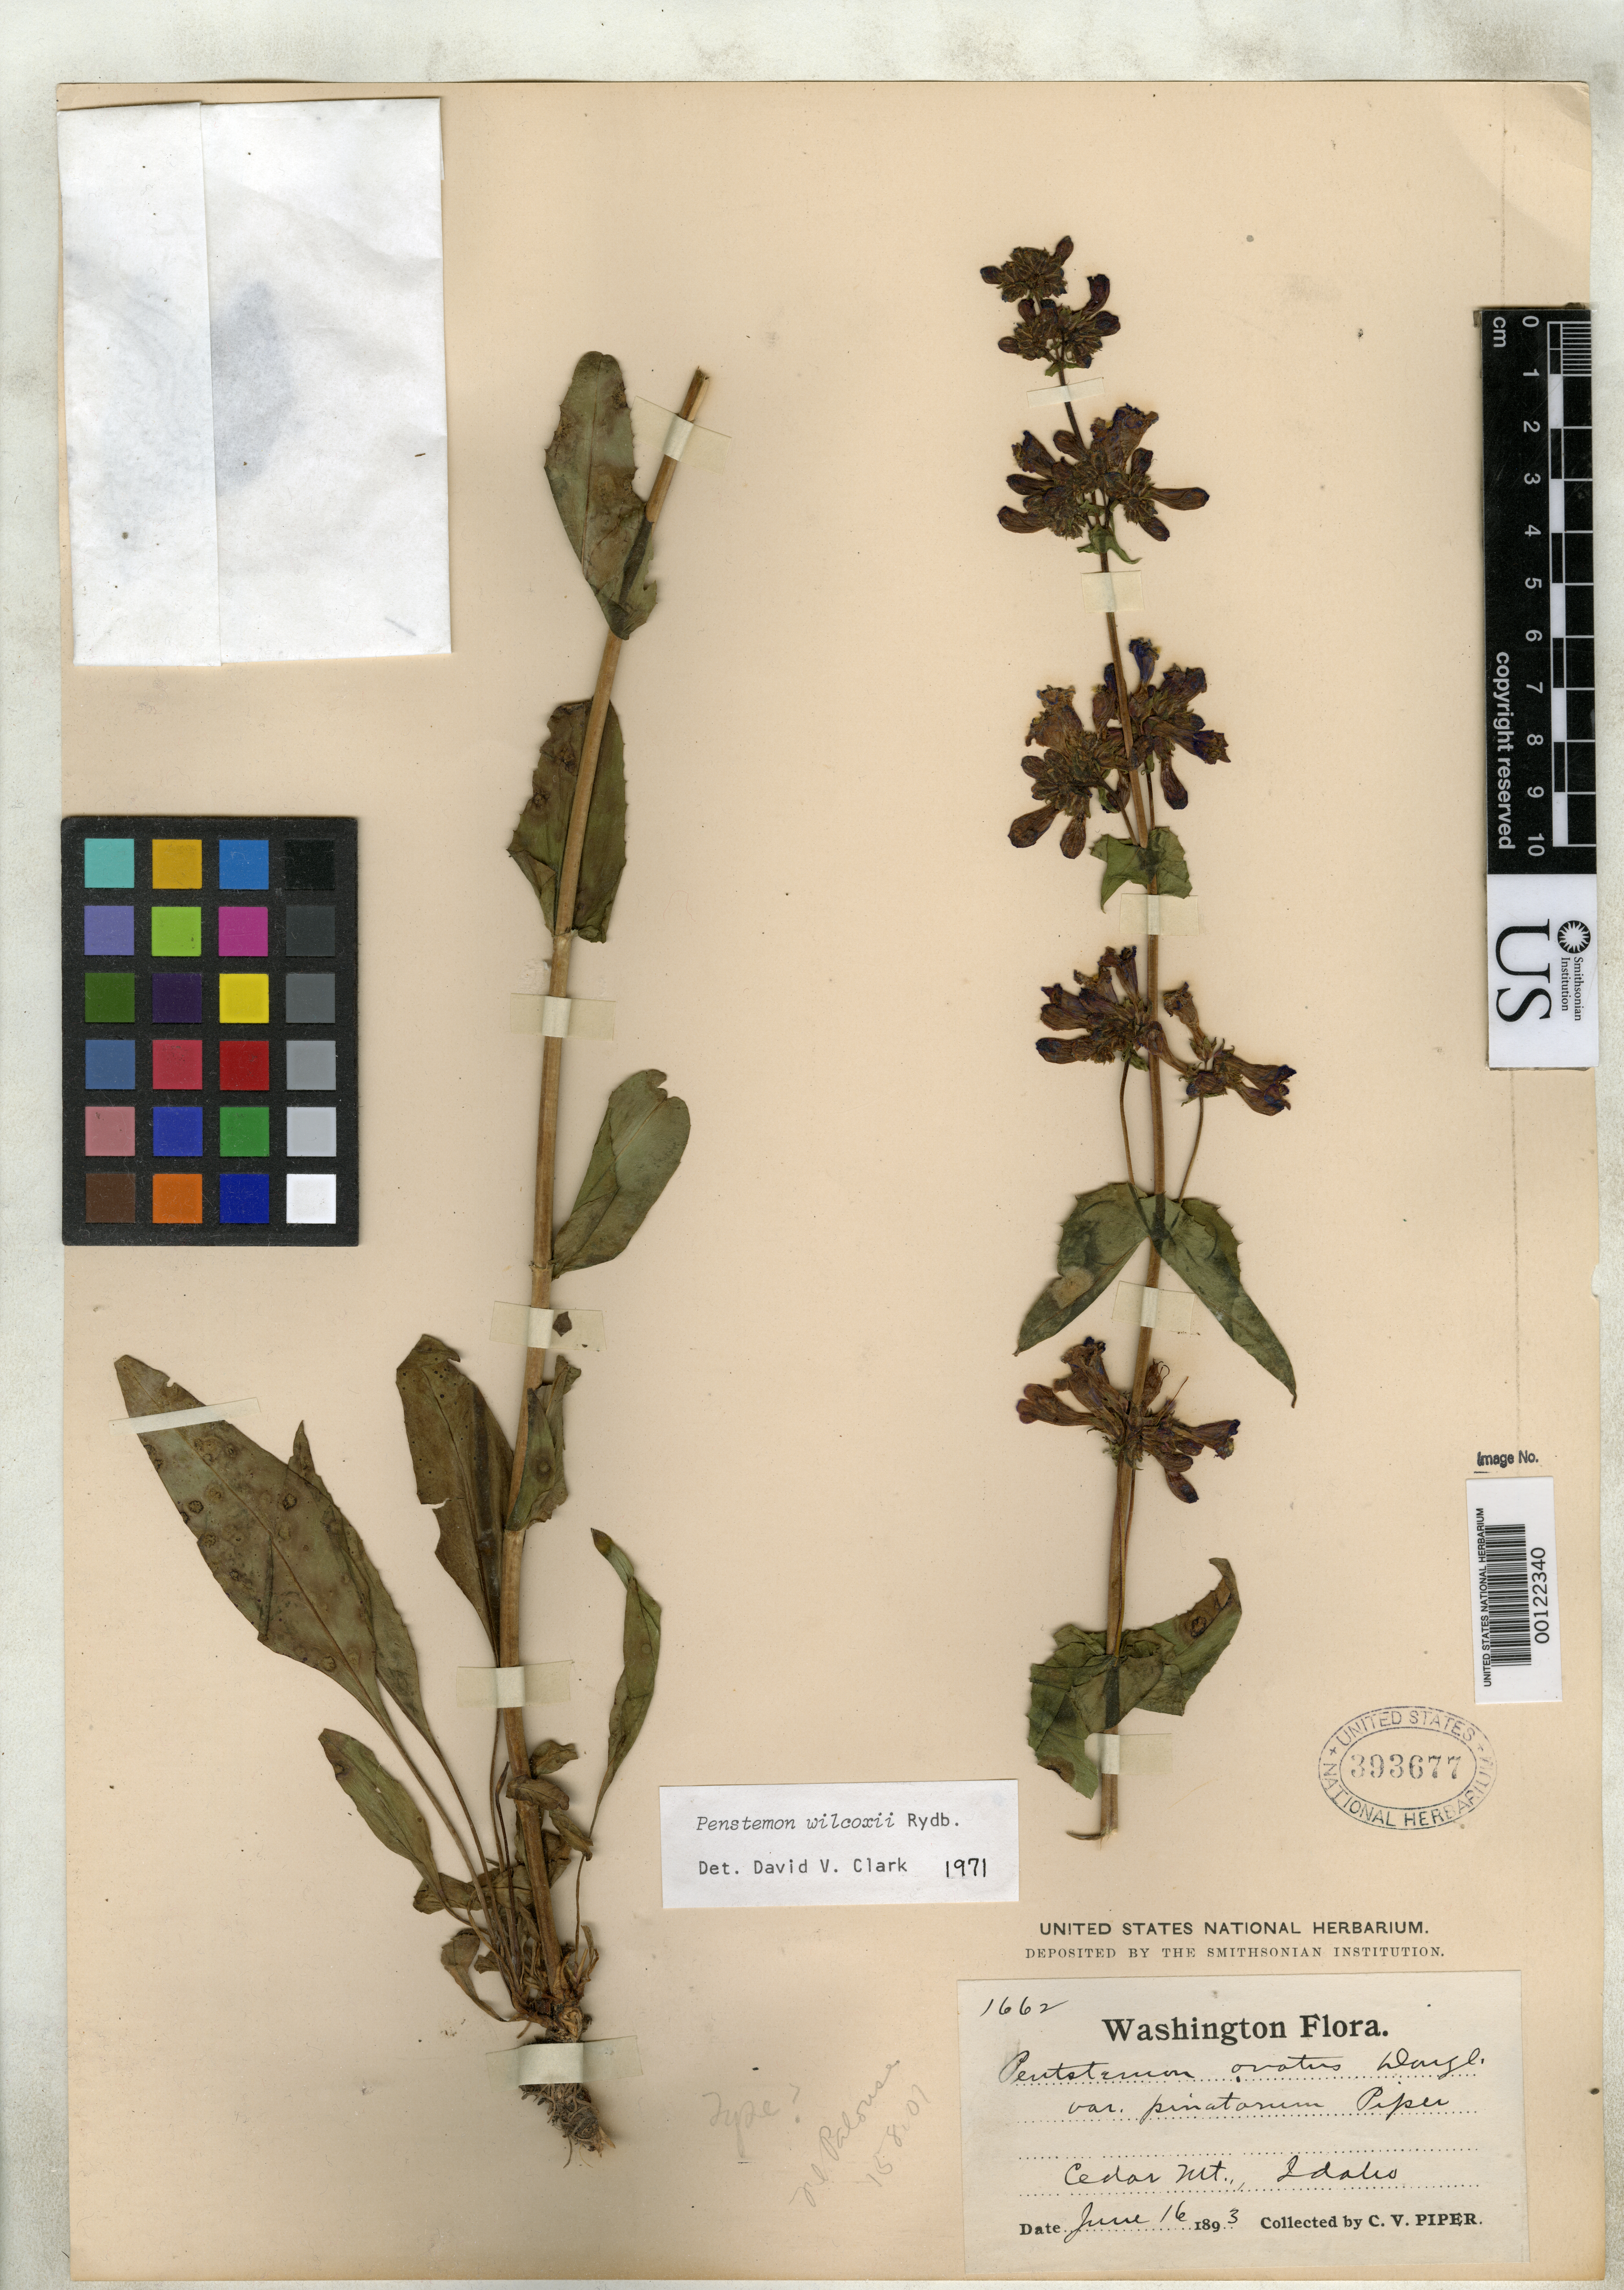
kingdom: Plantae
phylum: Tracheophyta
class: Magnoliopsida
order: Lamiales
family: Plantaginaceae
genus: Penstemon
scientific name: Penstemon ovatus var. pinetorum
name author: Piper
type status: Isotype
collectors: C. V. Piper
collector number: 1662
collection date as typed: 16 Jun 1893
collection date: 1893-06-16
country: United States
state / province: Idaho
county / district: Latah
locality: Cedar Mt.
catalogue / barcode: US 393677